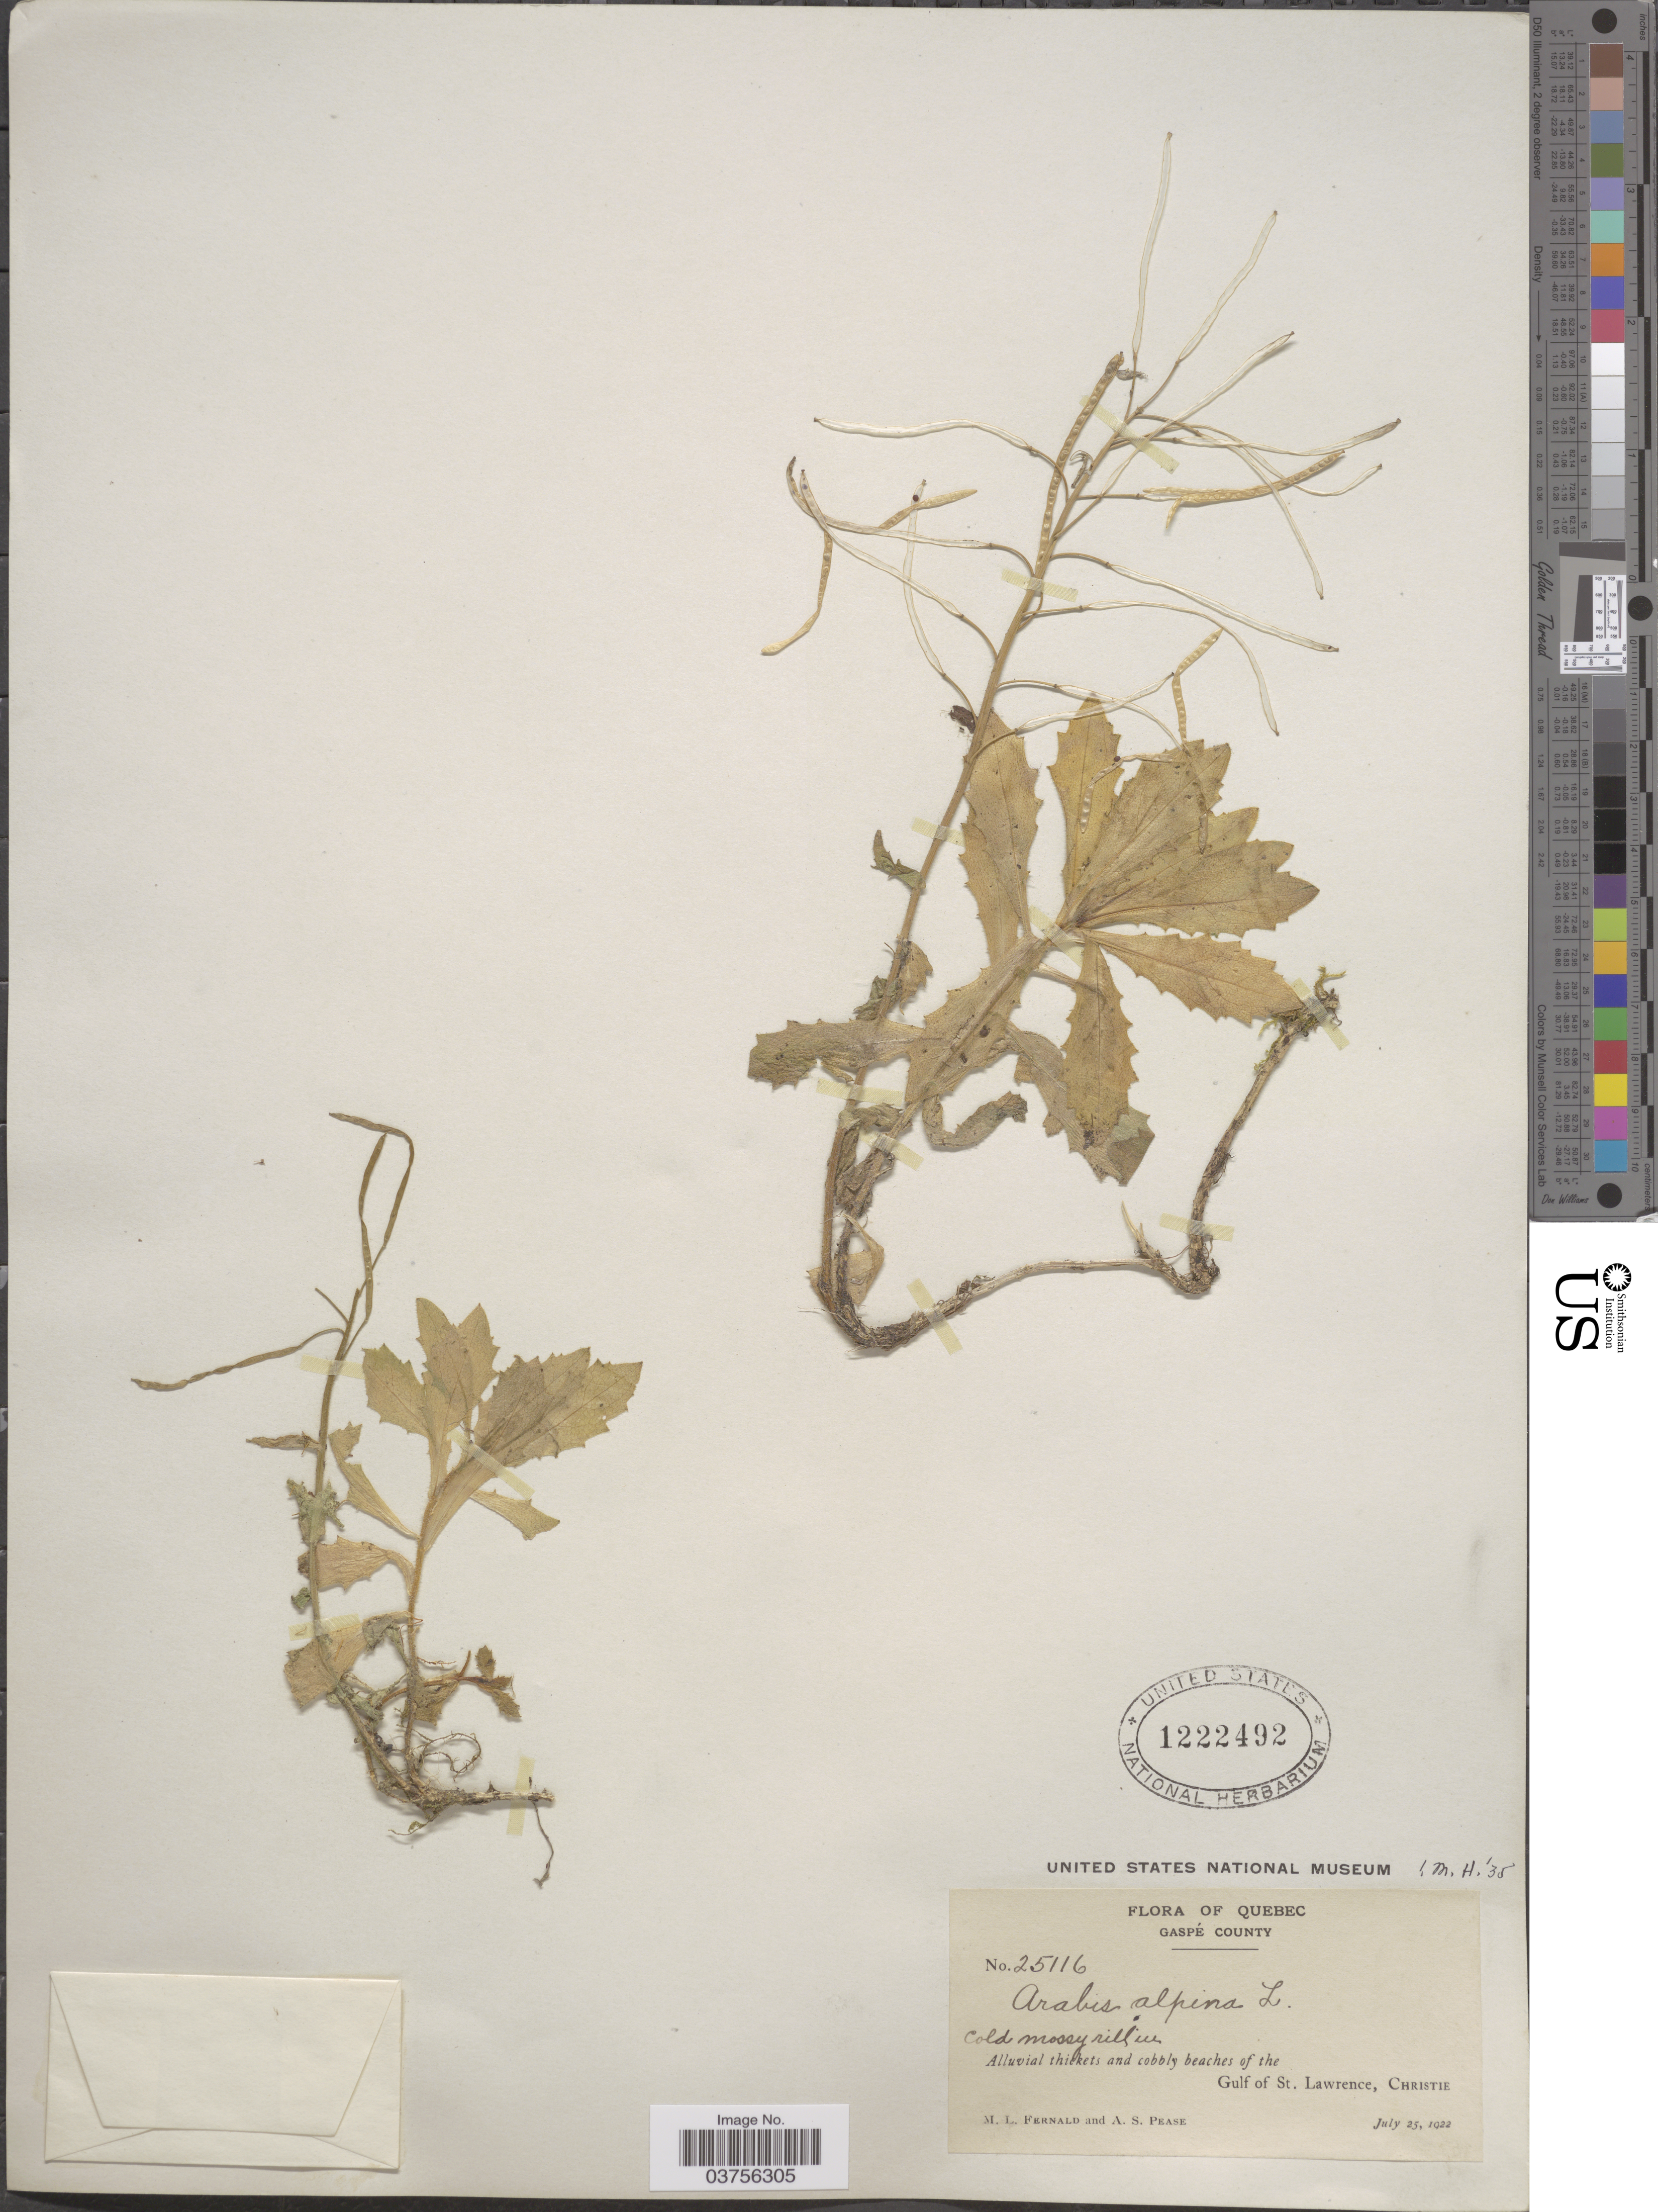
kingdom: Plantae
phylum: Tracheophyta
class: Magnoliopsida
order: Brassicales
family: Brassicaceae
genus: Arabis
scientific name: Arabis alpina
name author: L.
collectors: M. L. Fernald & A. S. Pease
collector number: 25116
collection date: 1922-07-25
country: Canada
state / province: Quebec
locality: Gaspé County. Gulf of St. Lawrence, Christie.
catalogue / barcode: US 1222492